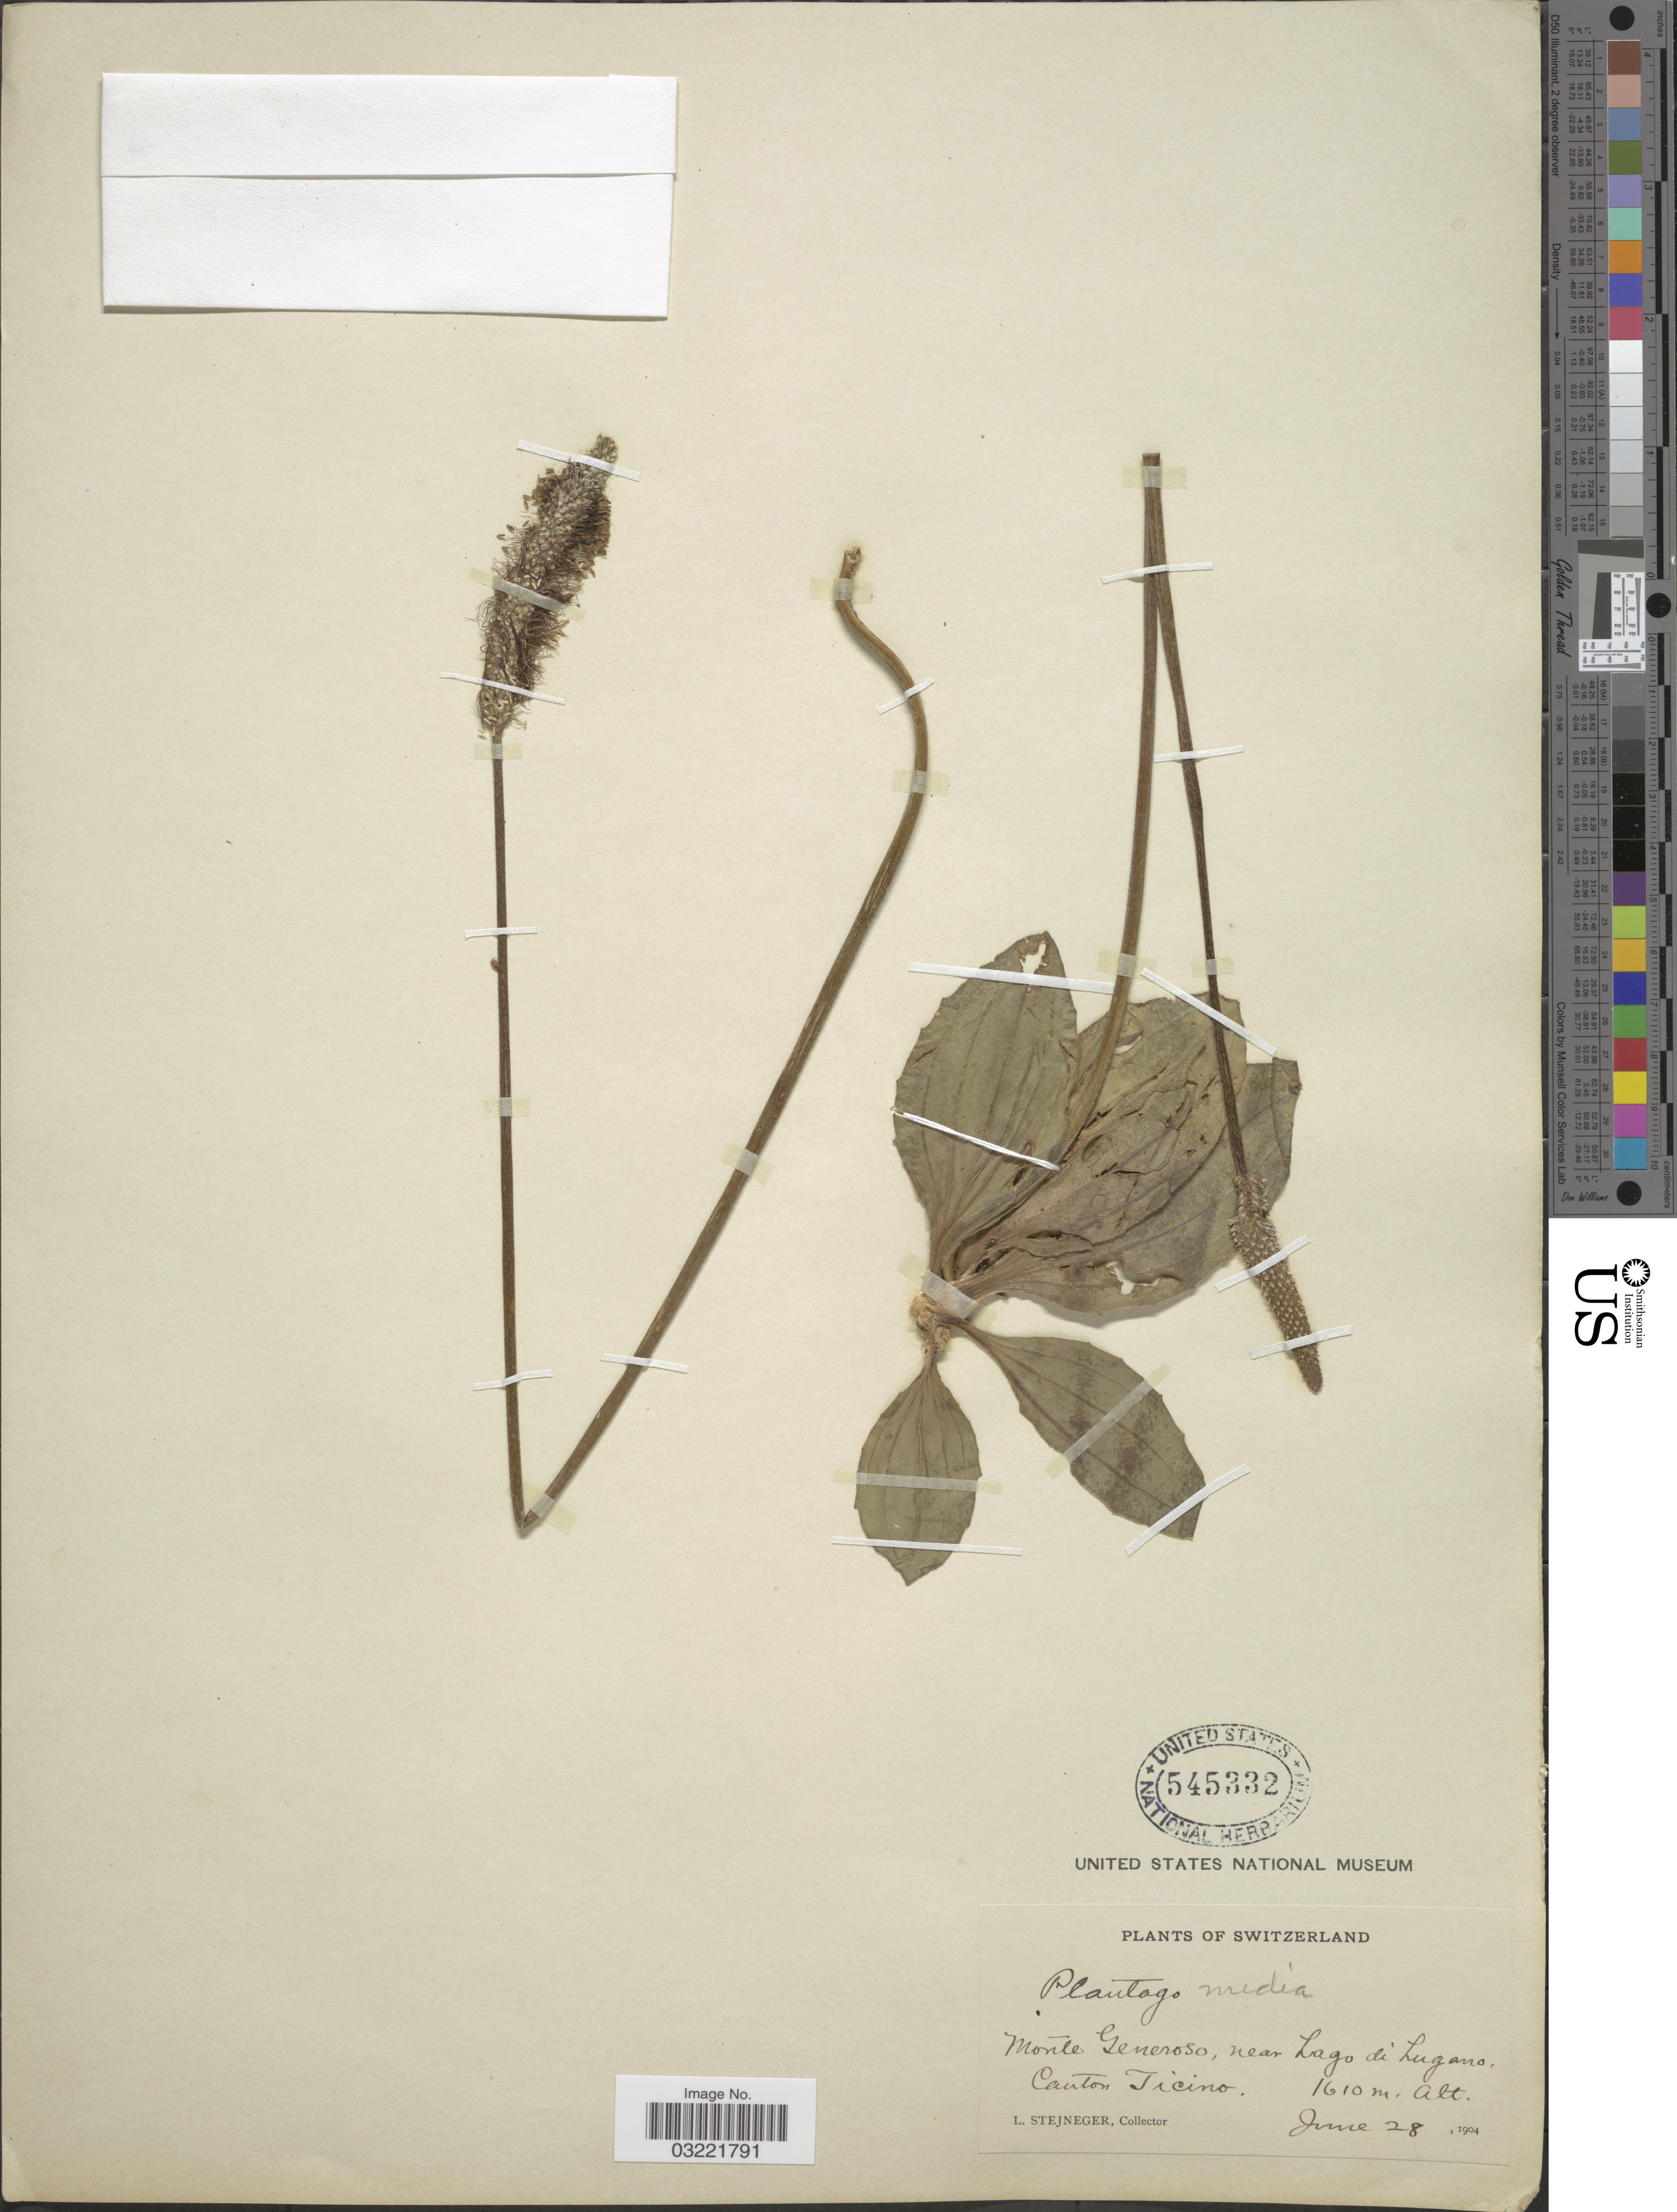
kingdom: Plantae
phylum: Tracheophyta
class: Magnoliopsida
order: Lamiales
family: Plantaginaceae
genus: Plantago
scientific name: Plantago media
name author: L.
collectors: L. Stejneger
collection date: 1904-06-28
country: Switzerland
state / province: Ticino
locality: Monte Generoso, near Lago di Lugano, Canton Ticino.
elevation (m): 1610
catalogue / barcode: US 545332